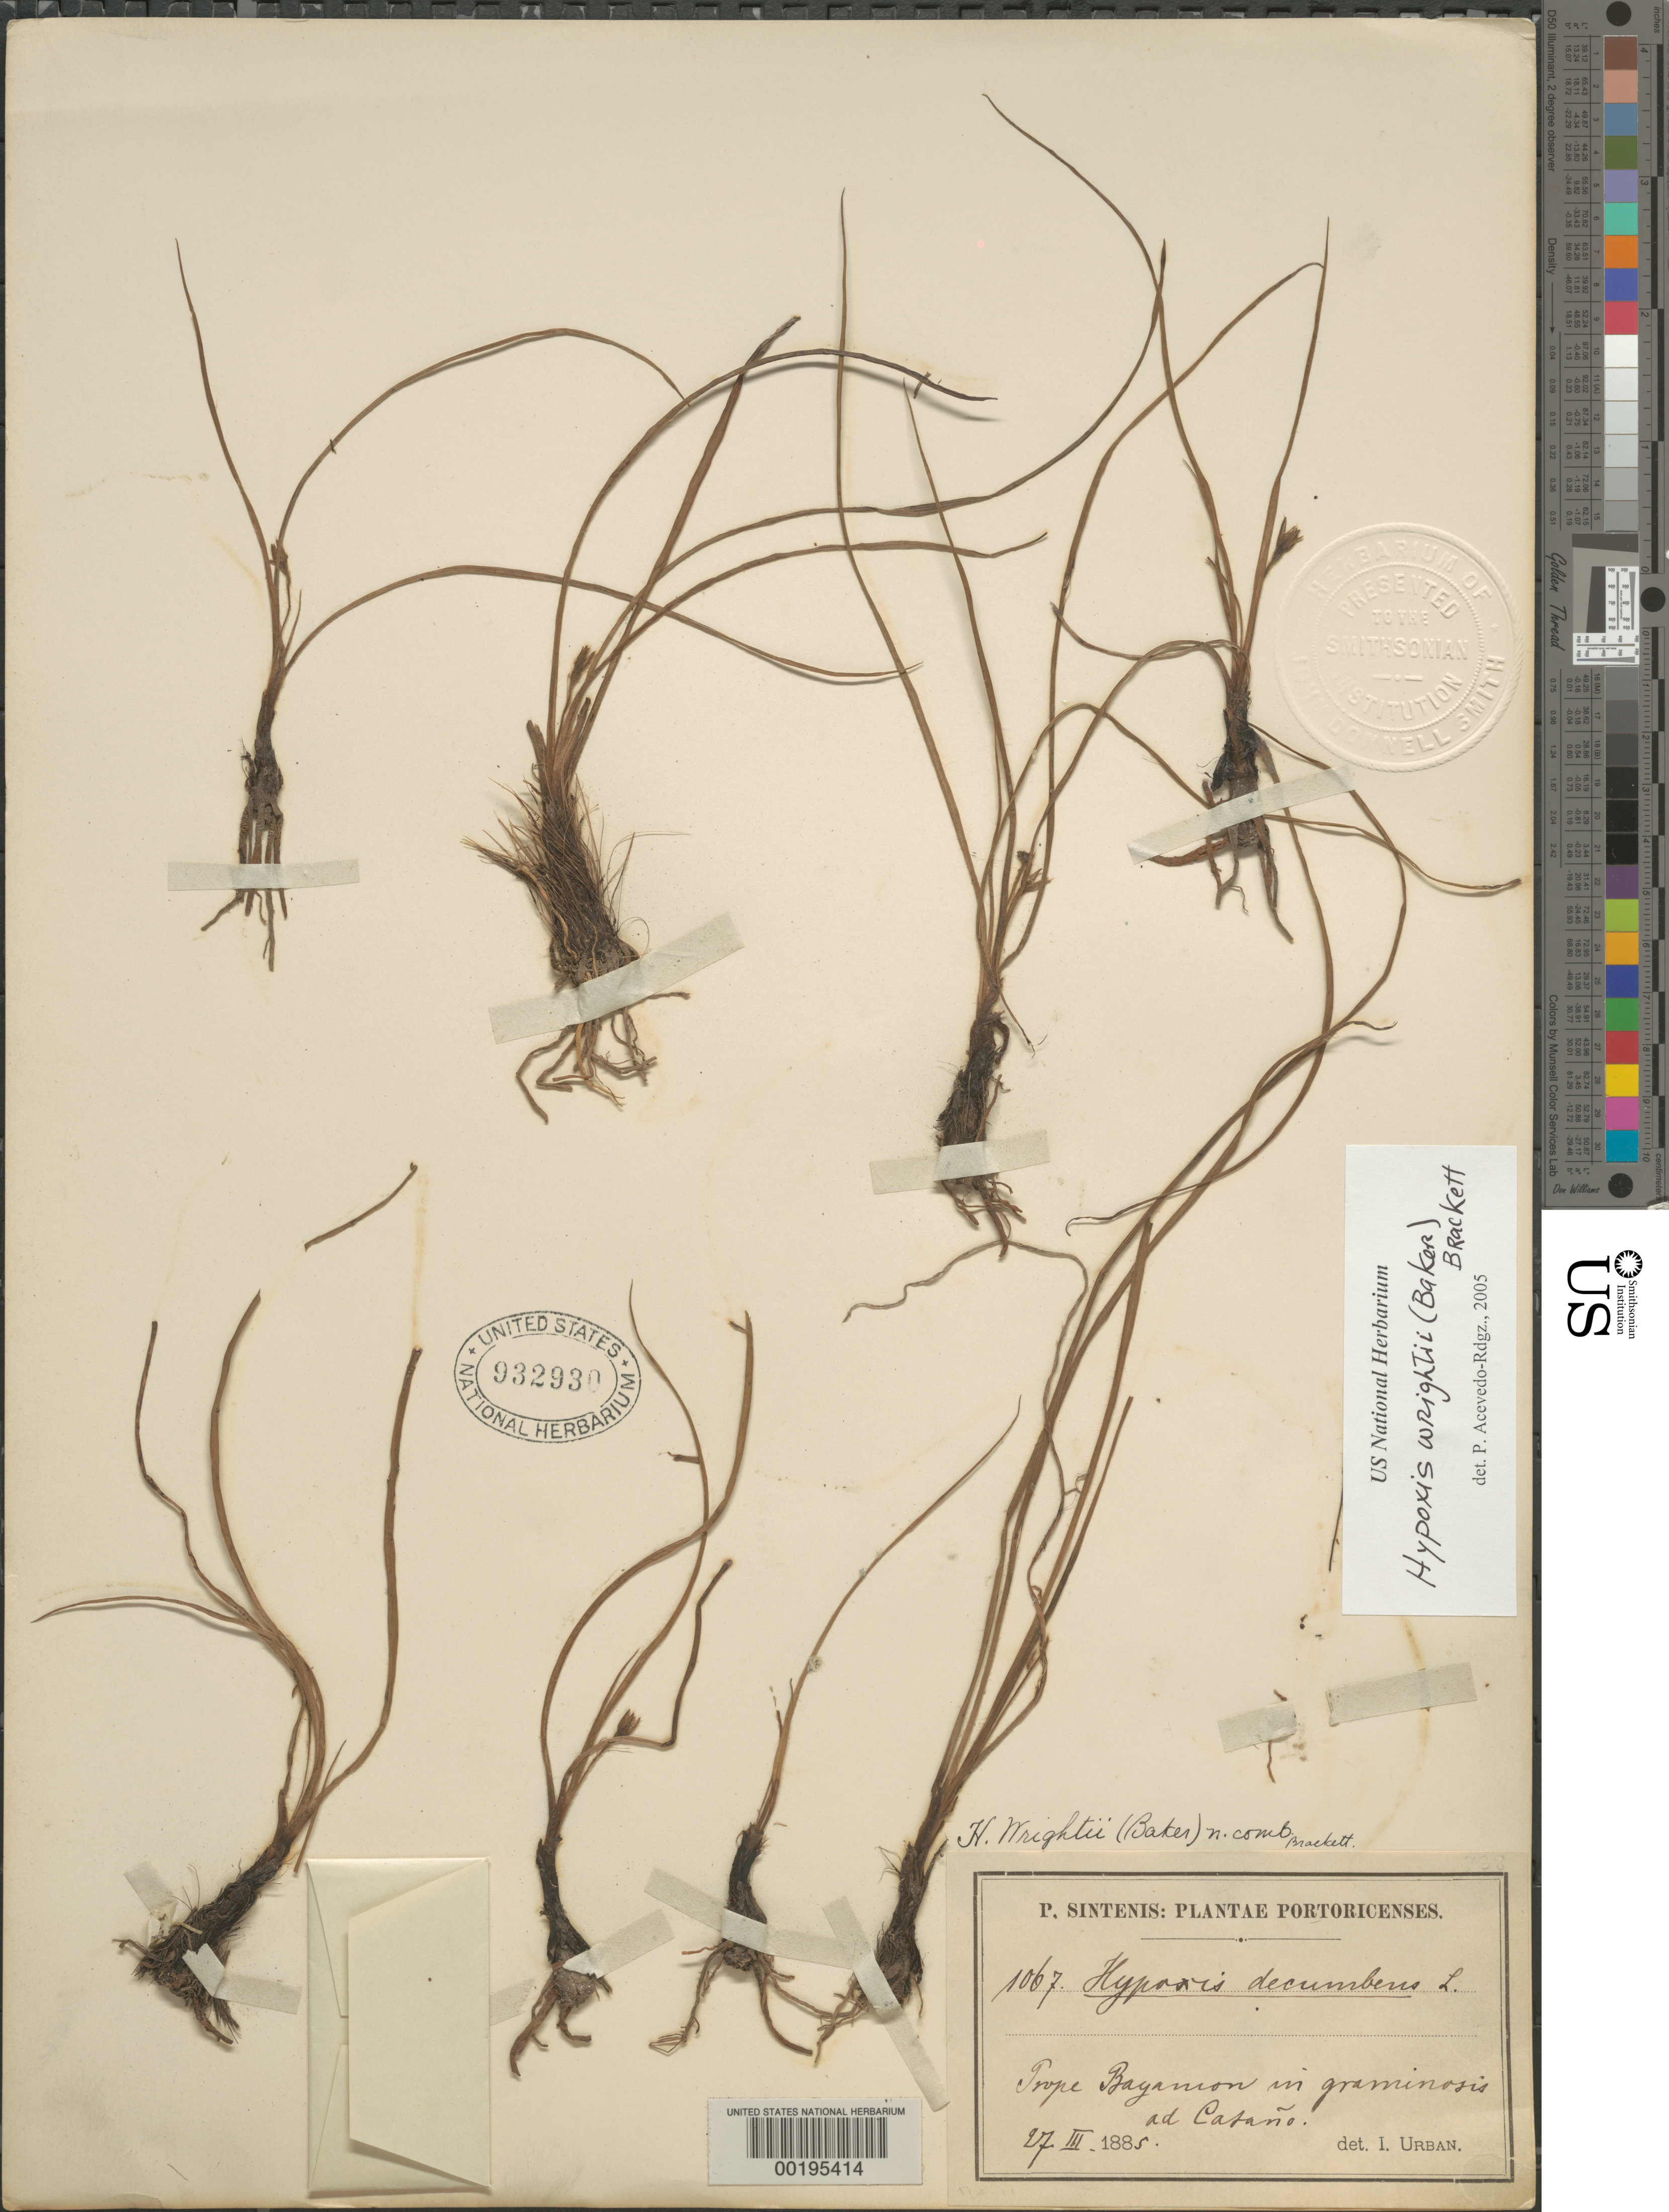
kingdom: Plantae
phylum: Tracheophyta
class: Liliopsida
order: Asparagales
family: Hypoxidaceae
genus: Hypoxis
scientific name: Hypoxis wrightii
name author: (Baker) Brackett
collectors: P. Sintenis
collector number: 1067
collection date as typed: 27 Mar 1885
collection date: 1885-03-27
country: Puerto Rico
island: Greater Antilles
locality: Prope bayamon ad catano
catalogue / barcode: US 932930